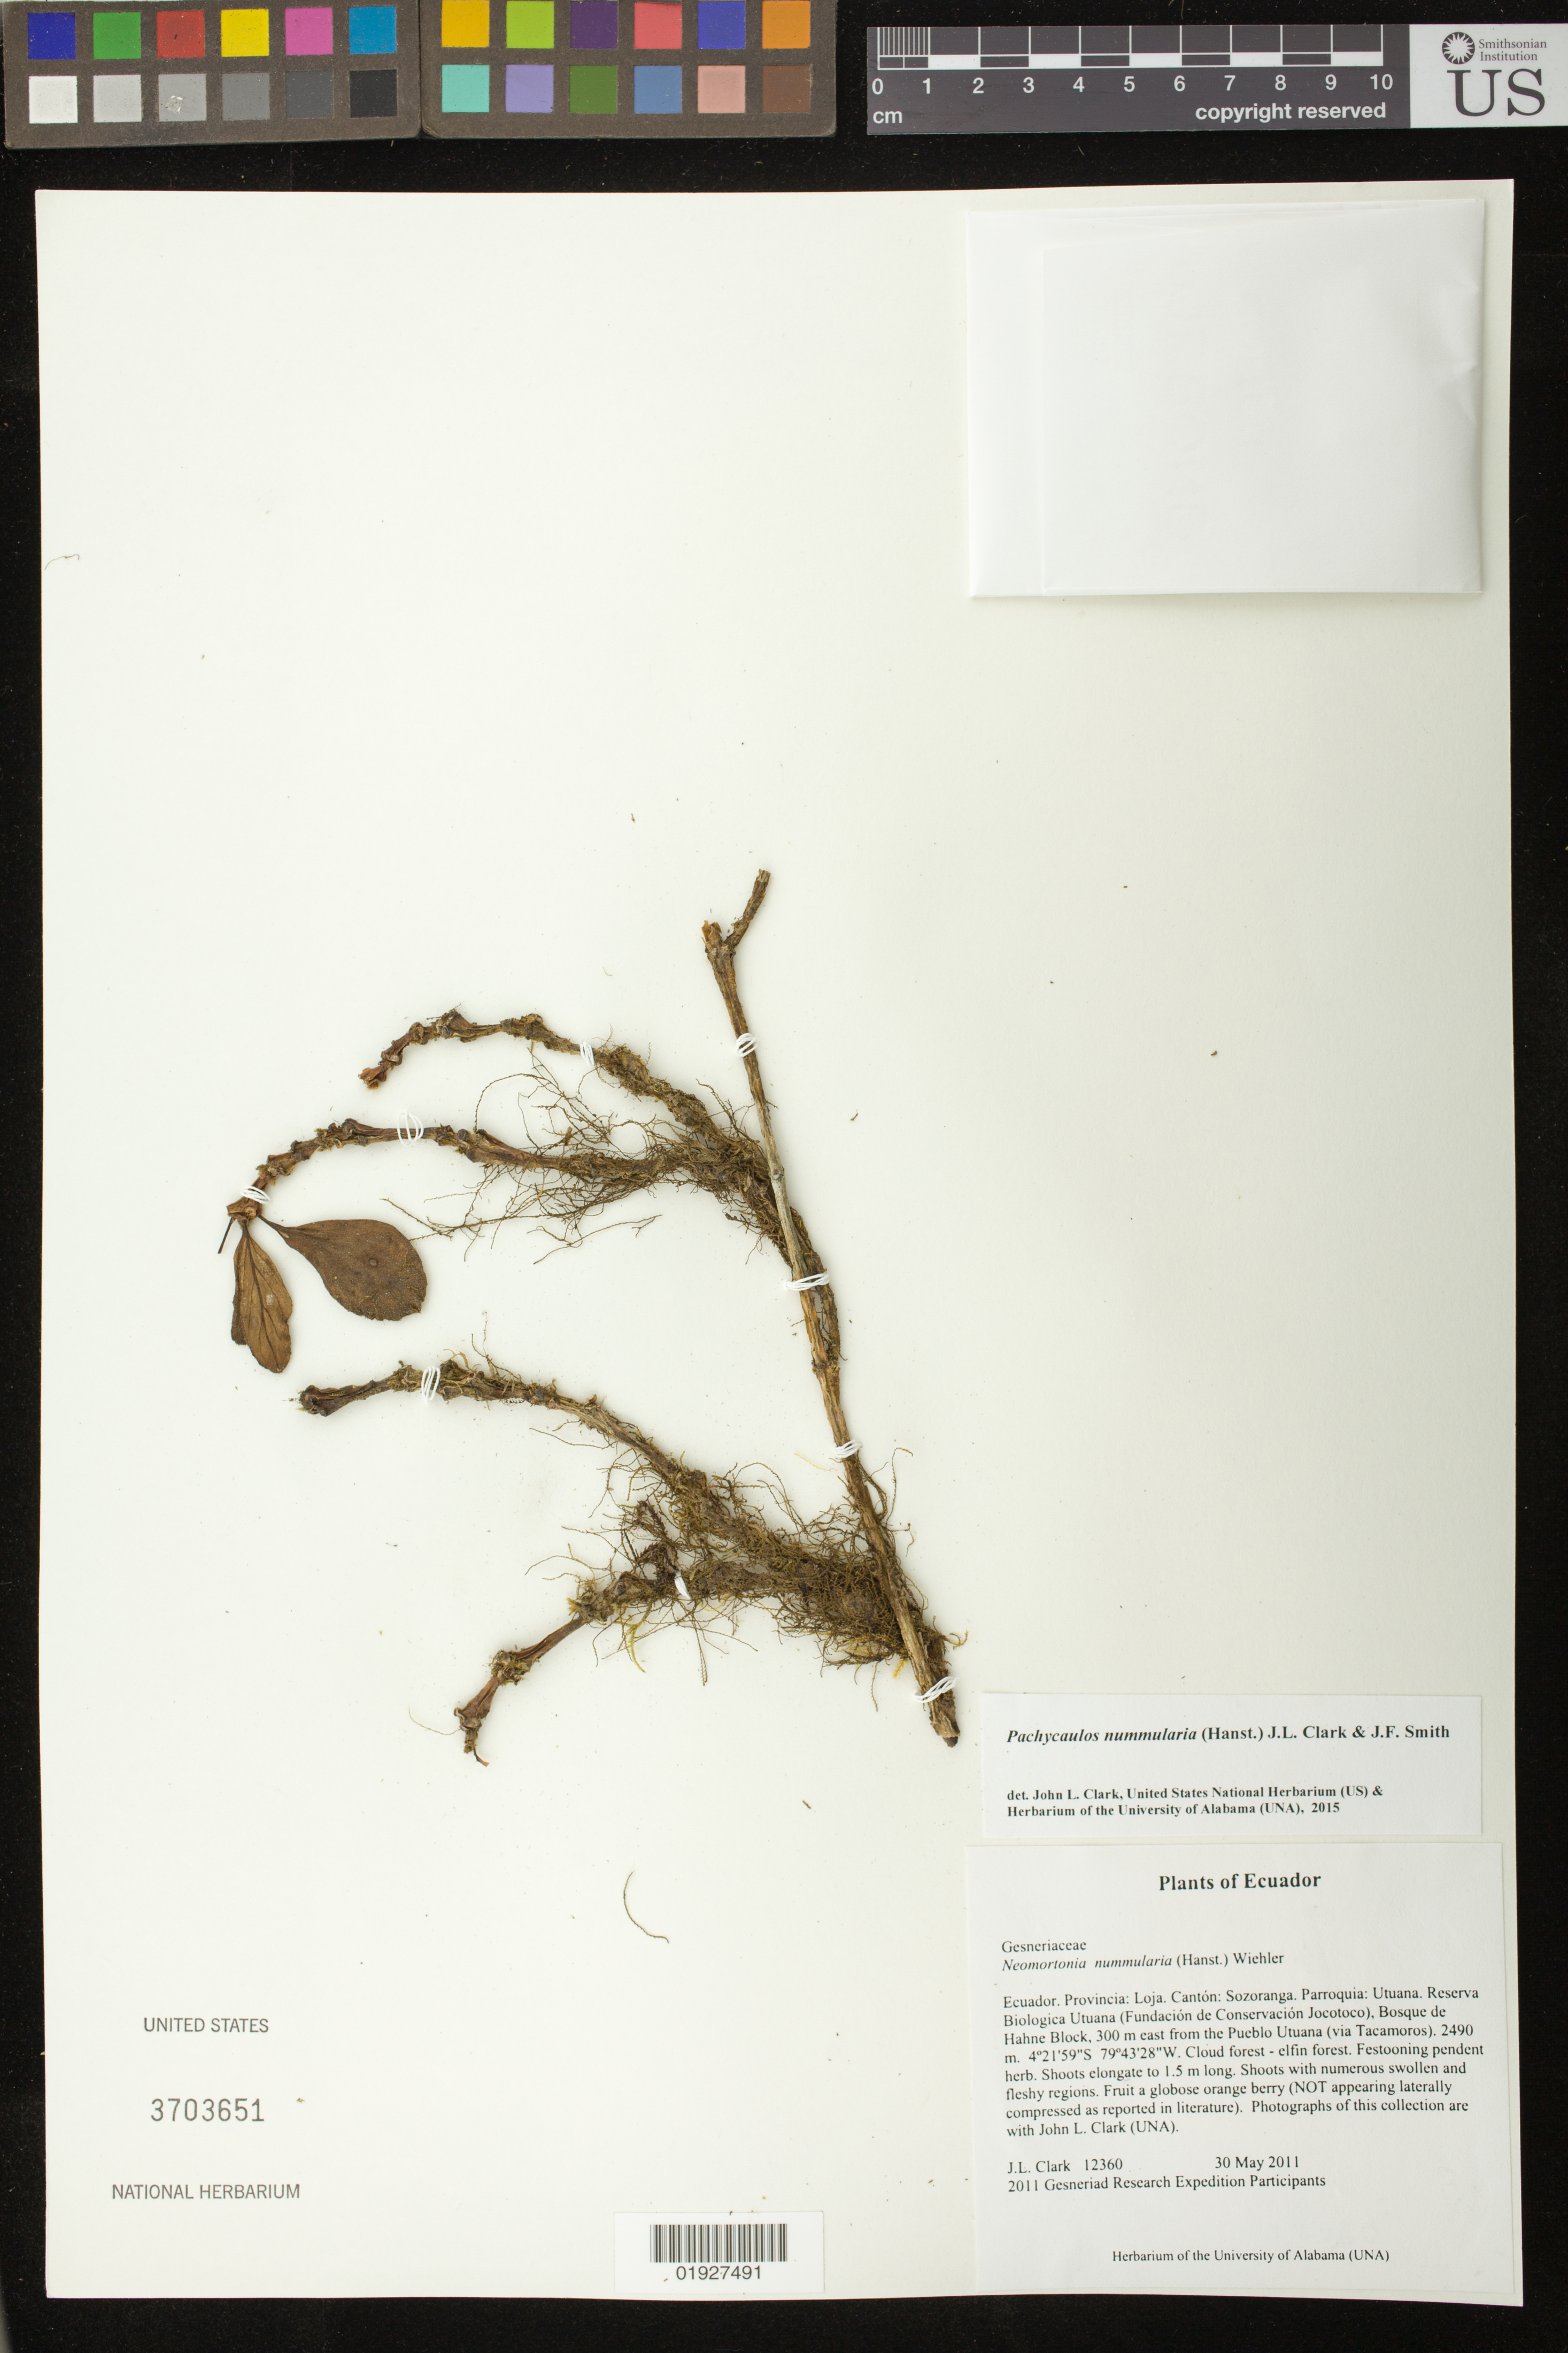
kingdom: Plantae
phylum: Tracheophyta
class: Magnoliopsida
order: Lamiales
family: Gesneriaceae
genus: Pachycaulos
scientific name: Pachycaulos nummularia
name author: (Hanst.) J.L. Clark & J.F. Sm.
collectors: J. L. Clark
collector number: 12360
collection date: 2011-05-30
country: Ecuador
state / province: Loja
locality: Canton: Sozoranga. Parroquia: Utuana. Reserva Biologica Utuana (Foundacion de Conservacion Jocotoco). Bosque de Hahne Block, 300 m east from the Pueblo Utuana (via Tacamoros)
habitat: Cloud forest- elfin forest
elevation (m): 2490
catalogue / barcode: US 3703651